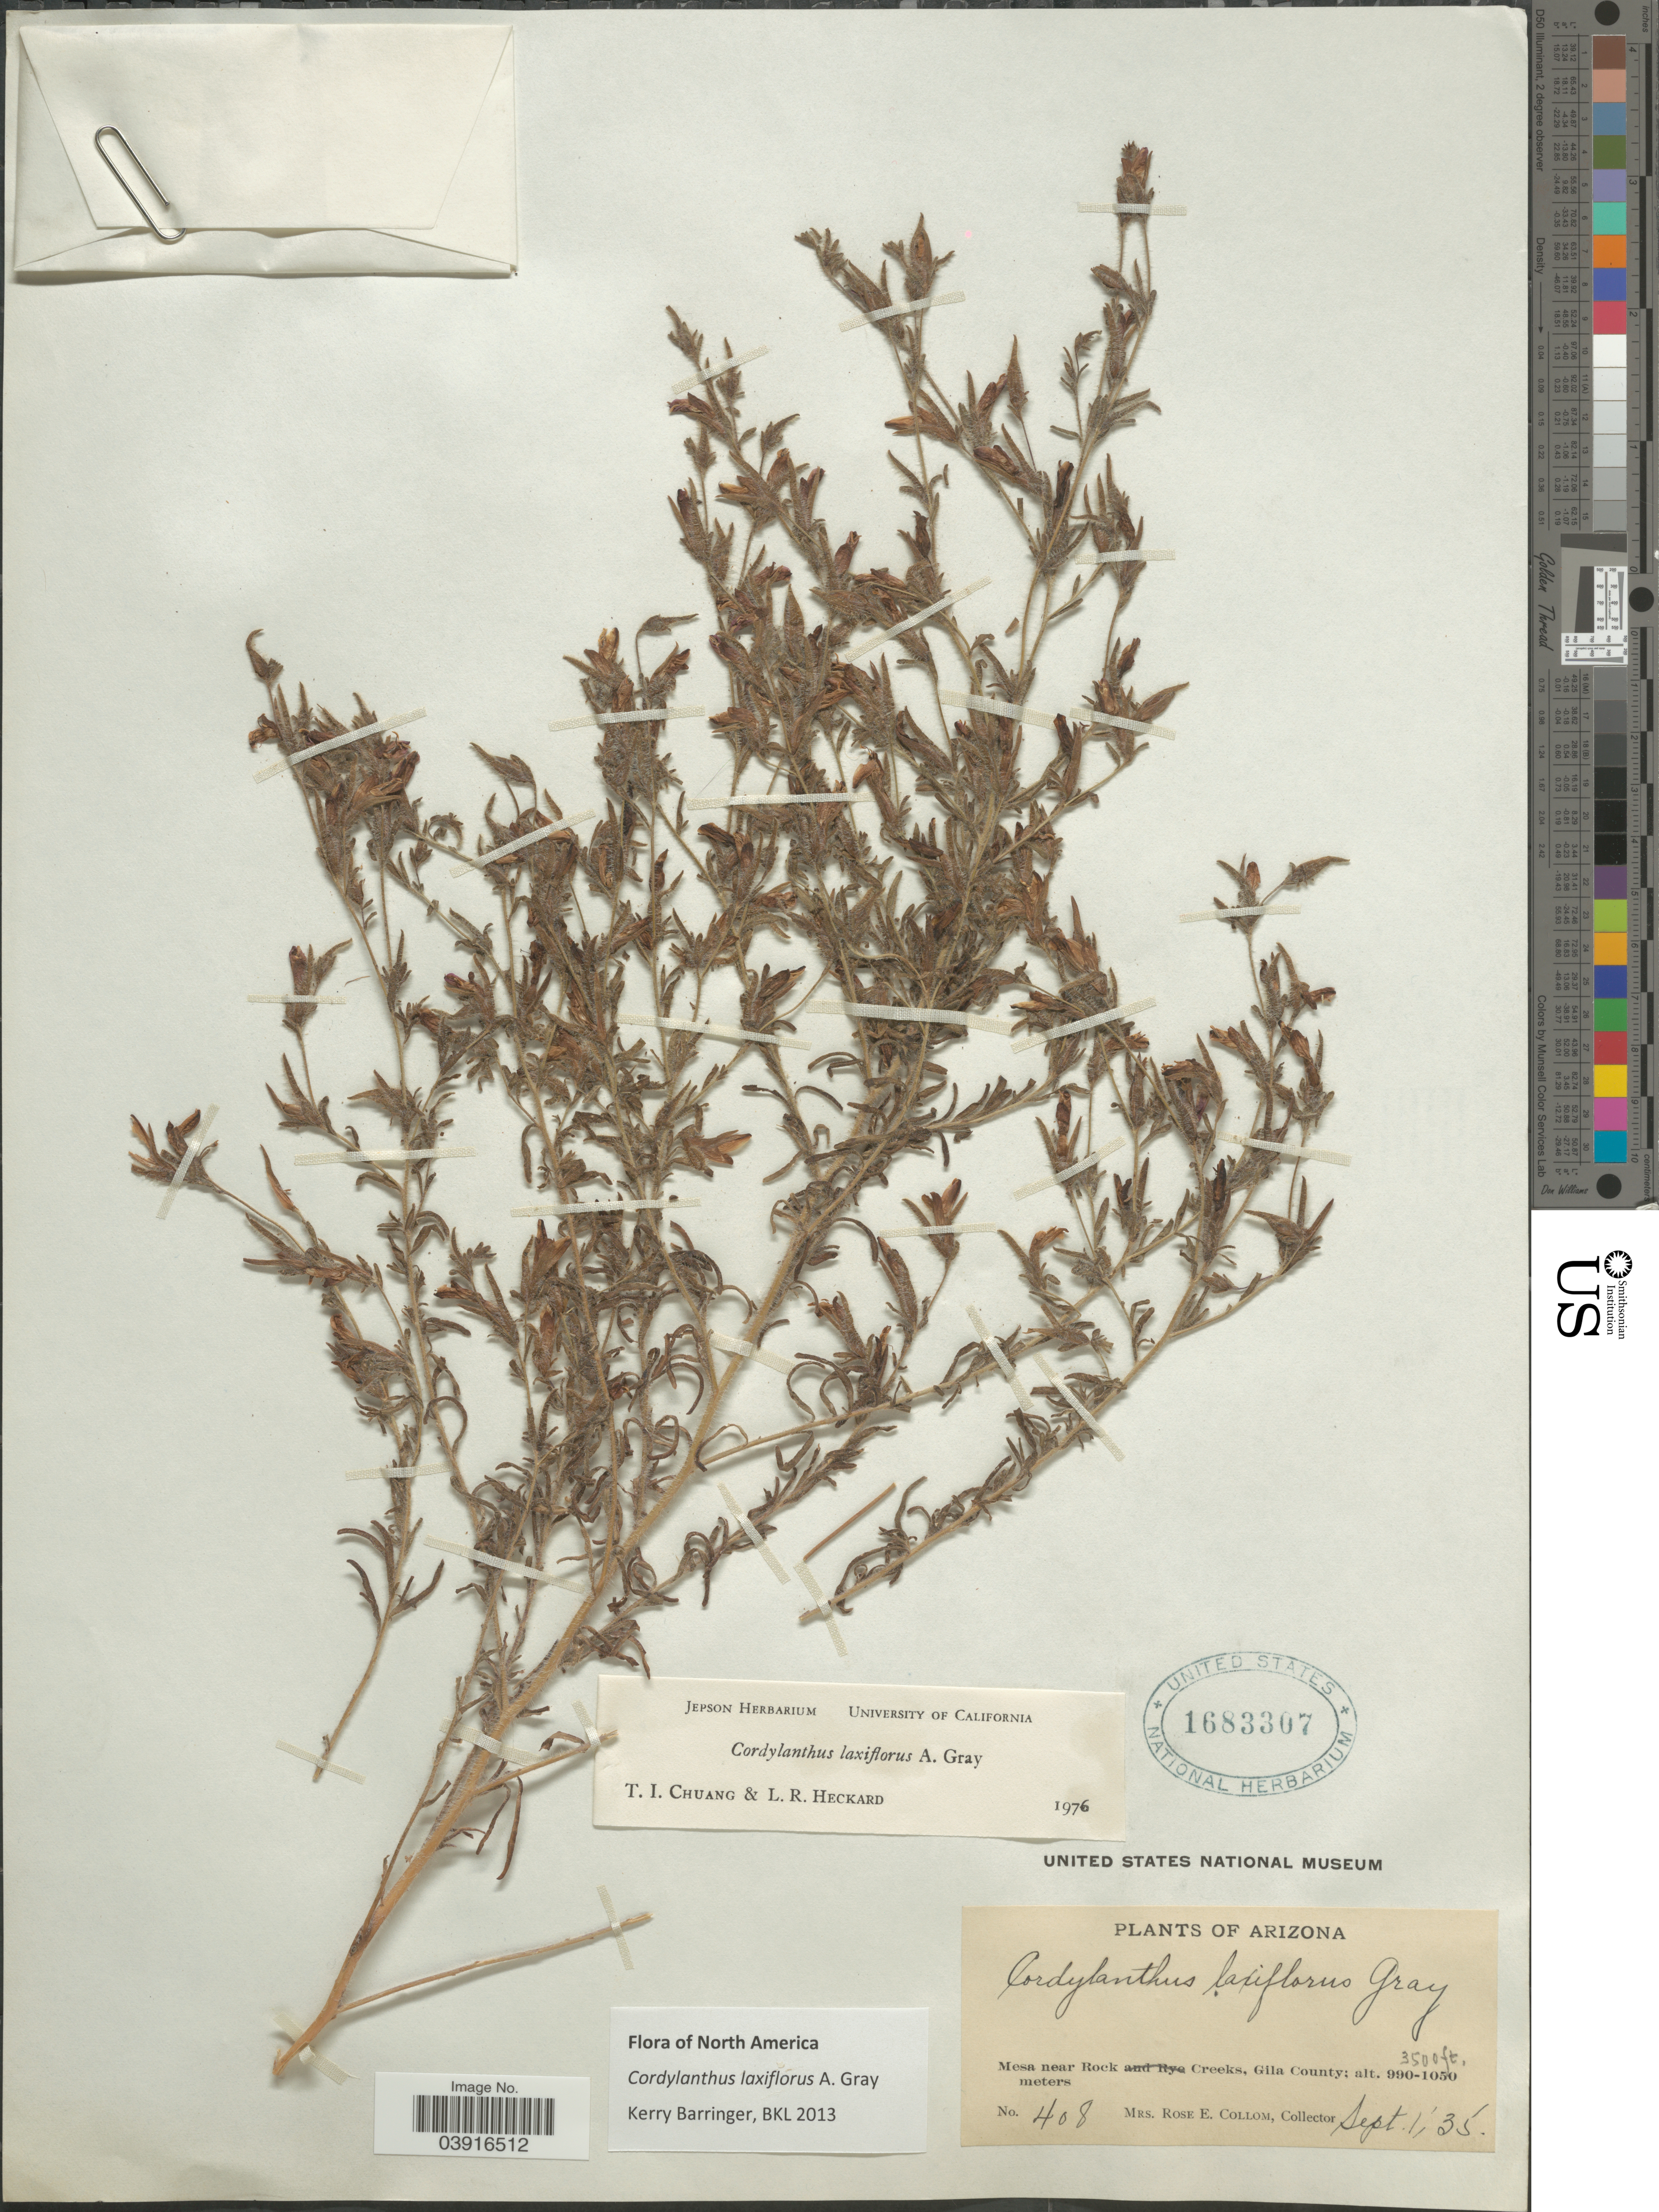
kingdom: Plantae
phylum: Tracheophyta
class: Magnoliopsida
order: Lamiales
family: Orobanchaceae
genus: Cordylanthus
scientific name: Cordylanthus laxiflorus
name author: A. Gray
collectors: R. E. Collom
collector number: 408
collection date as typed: Transcribed d/m/y: 1/9/35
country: United States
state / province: Arizona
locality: Mesa near Rock Creeks, Gila County.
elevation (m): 1067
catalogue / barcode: US 1683307